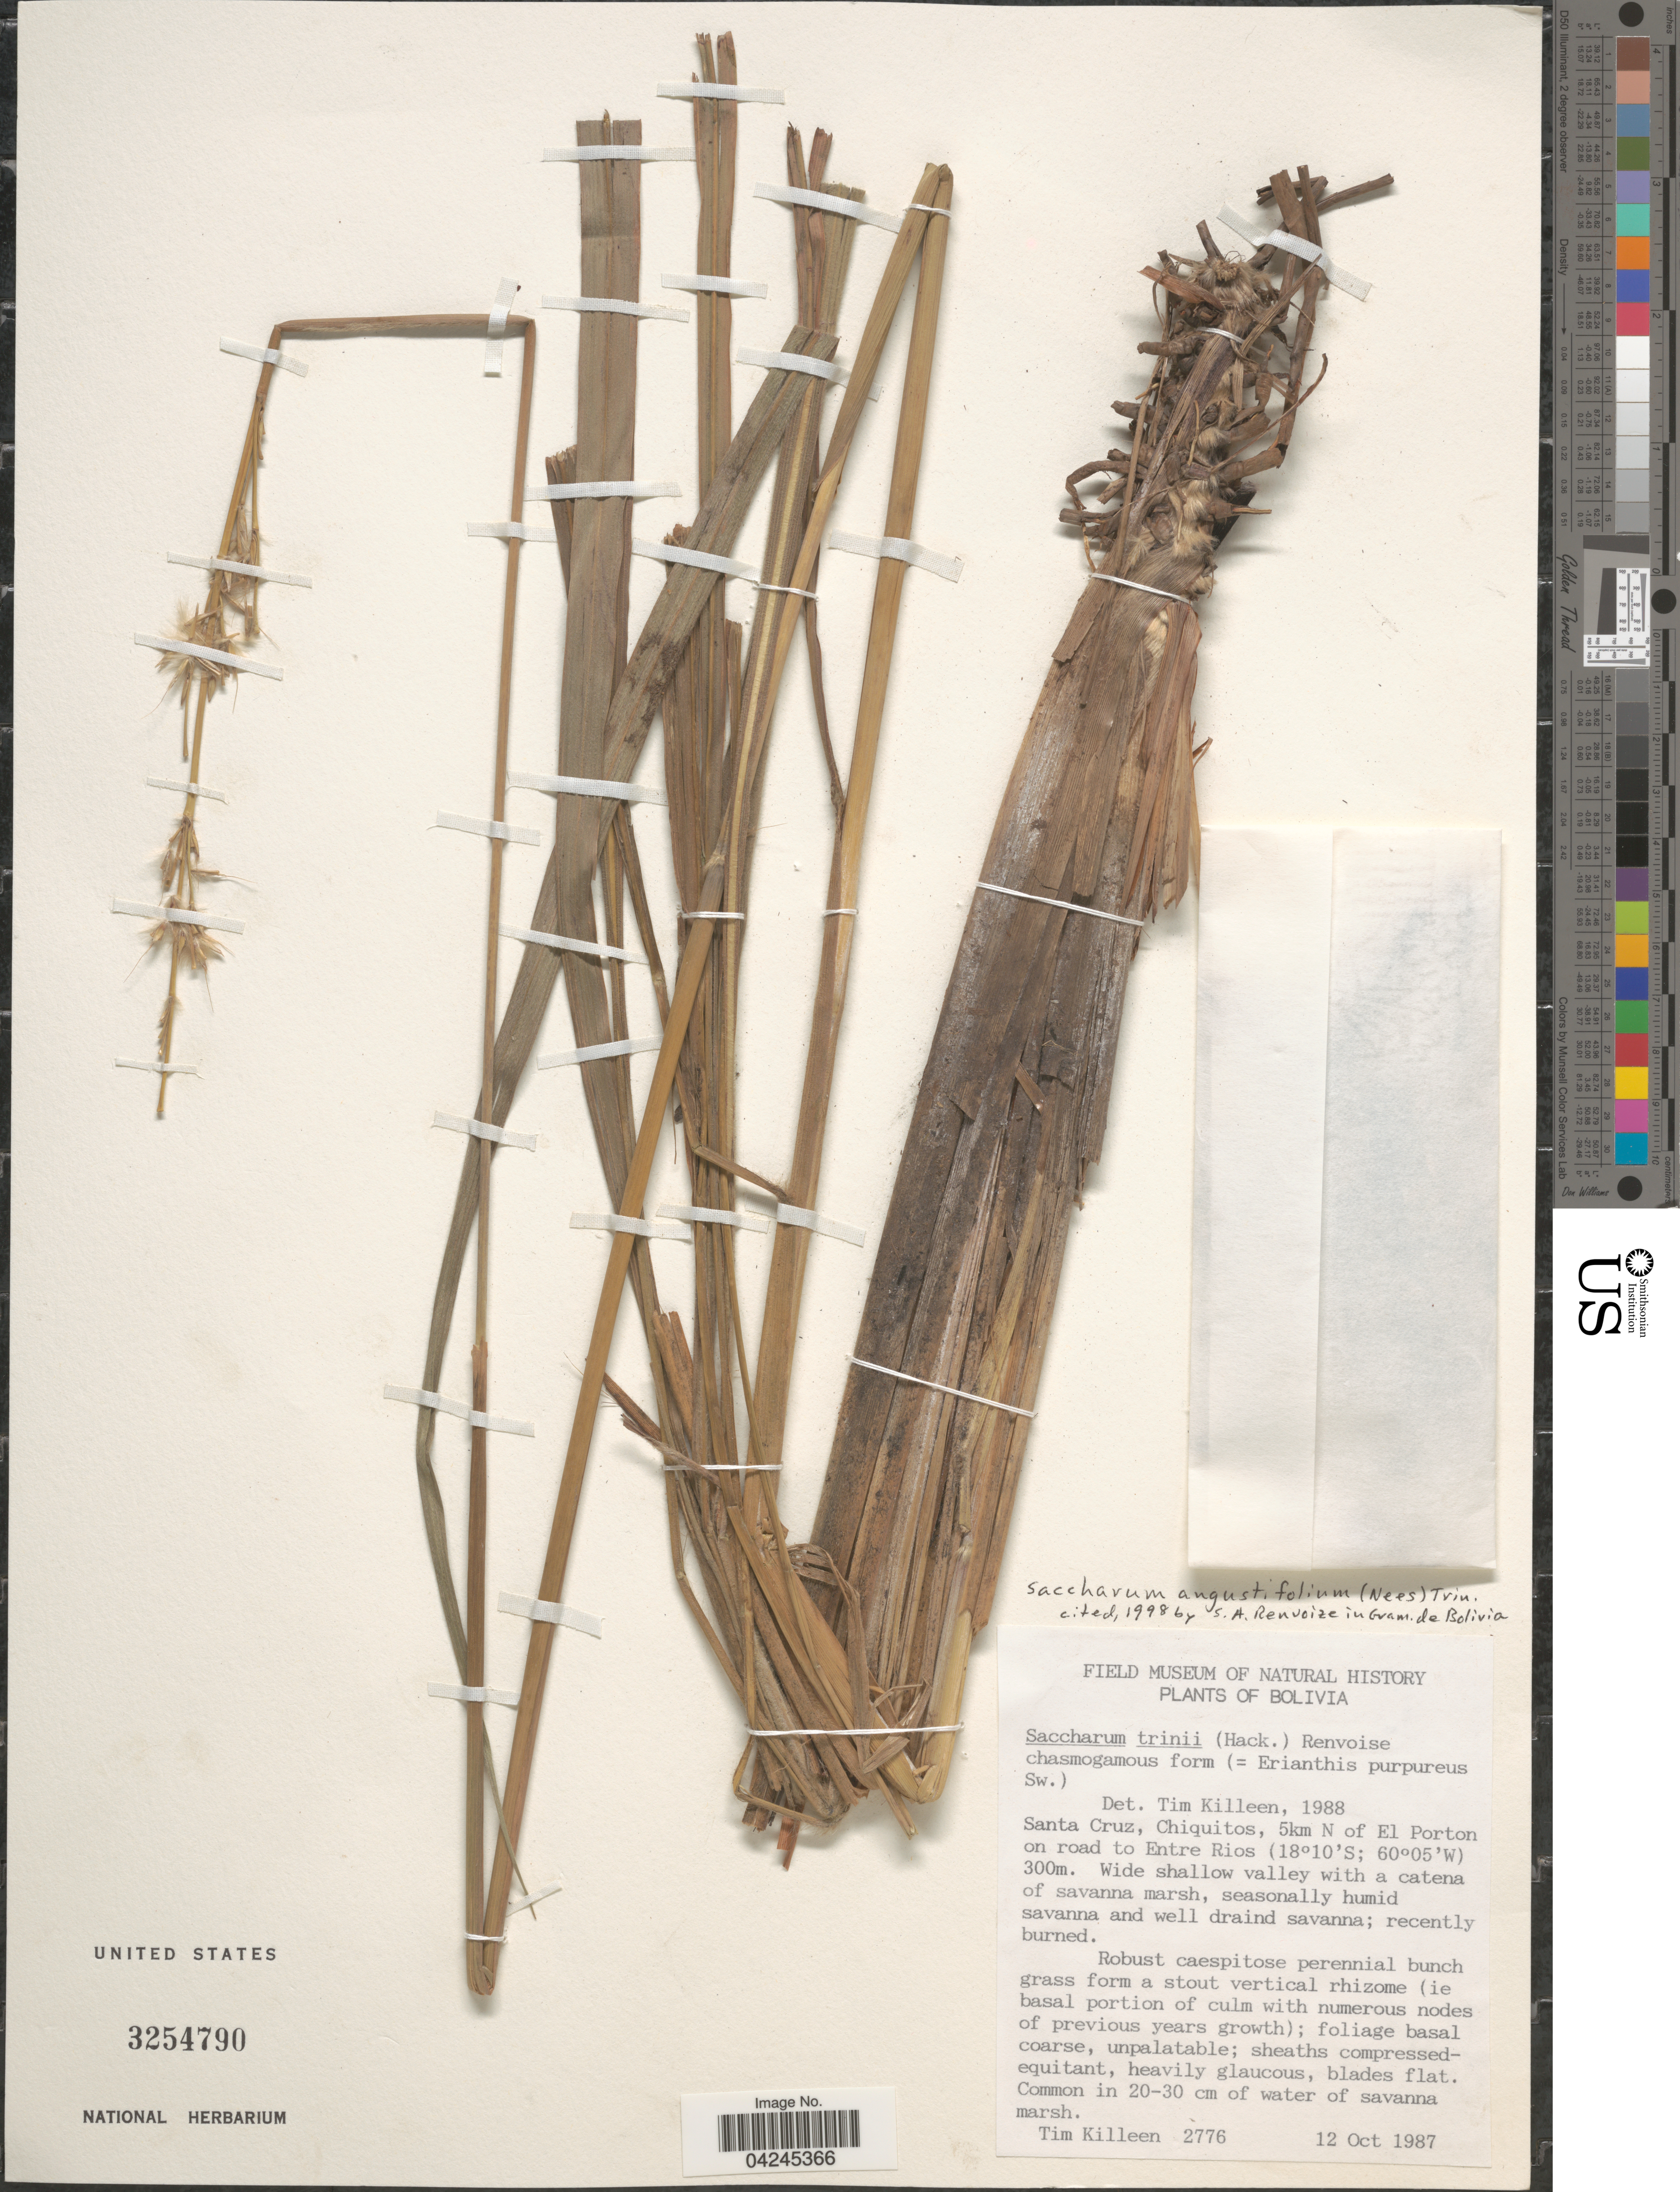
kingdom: Plantae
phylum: Tracheophyta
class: Liliopsida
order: Poales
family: Poaceae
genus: Erianthus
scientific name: Erianthus angustifolius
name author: Nees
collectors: T. J. Killeen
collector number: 2776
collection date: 1987-10-12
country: Bolivia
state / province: Santa Cruz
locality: Chiquitos, 5km N of El Porton on road to Entre Rios.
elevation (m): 300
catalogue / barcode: US 3254790